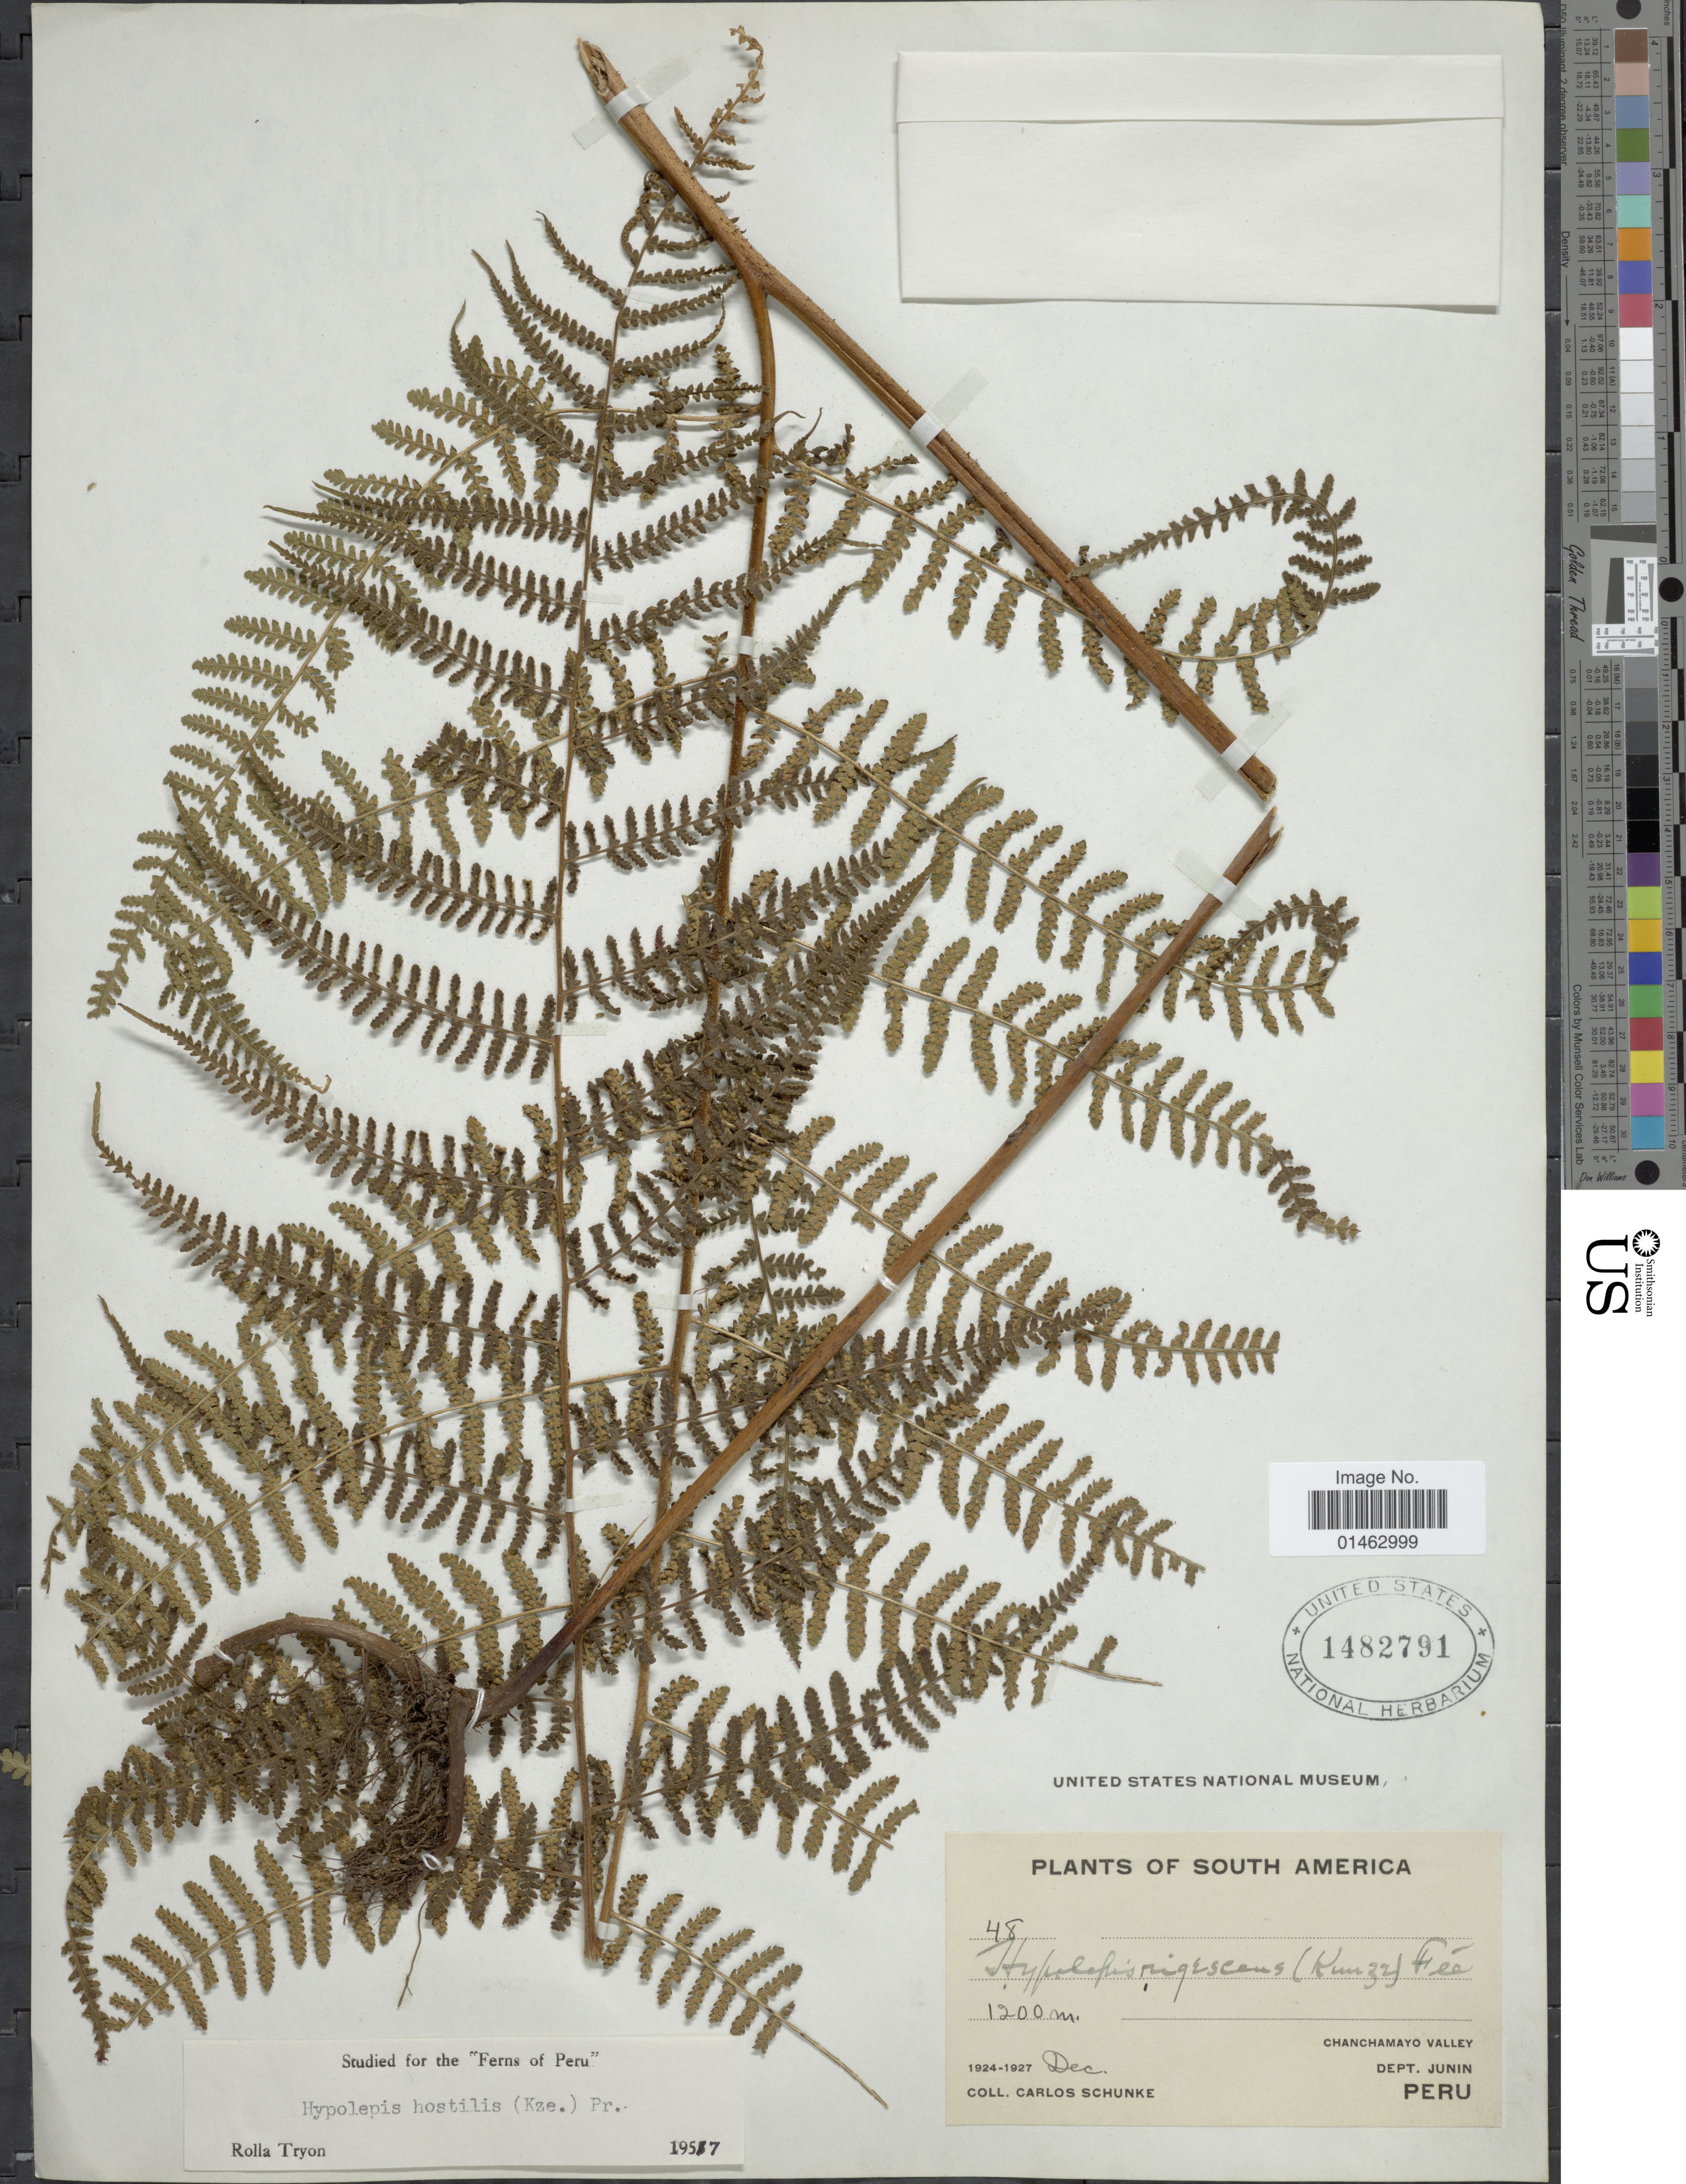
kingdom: Plantae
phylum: Tracheophyta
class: Polypodiopsida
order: Polypodiales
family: Dennstaedtiaceae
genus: Hypolepis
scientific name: Hypolepis hostilis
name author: (Kunze) C. Presl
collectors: C. Schunke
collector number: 48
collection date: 1924-12/1927-12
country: Peru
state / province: Junín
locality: Chanchamayo Valley Dept. Junin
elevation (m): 1200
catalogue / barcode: US 1482791